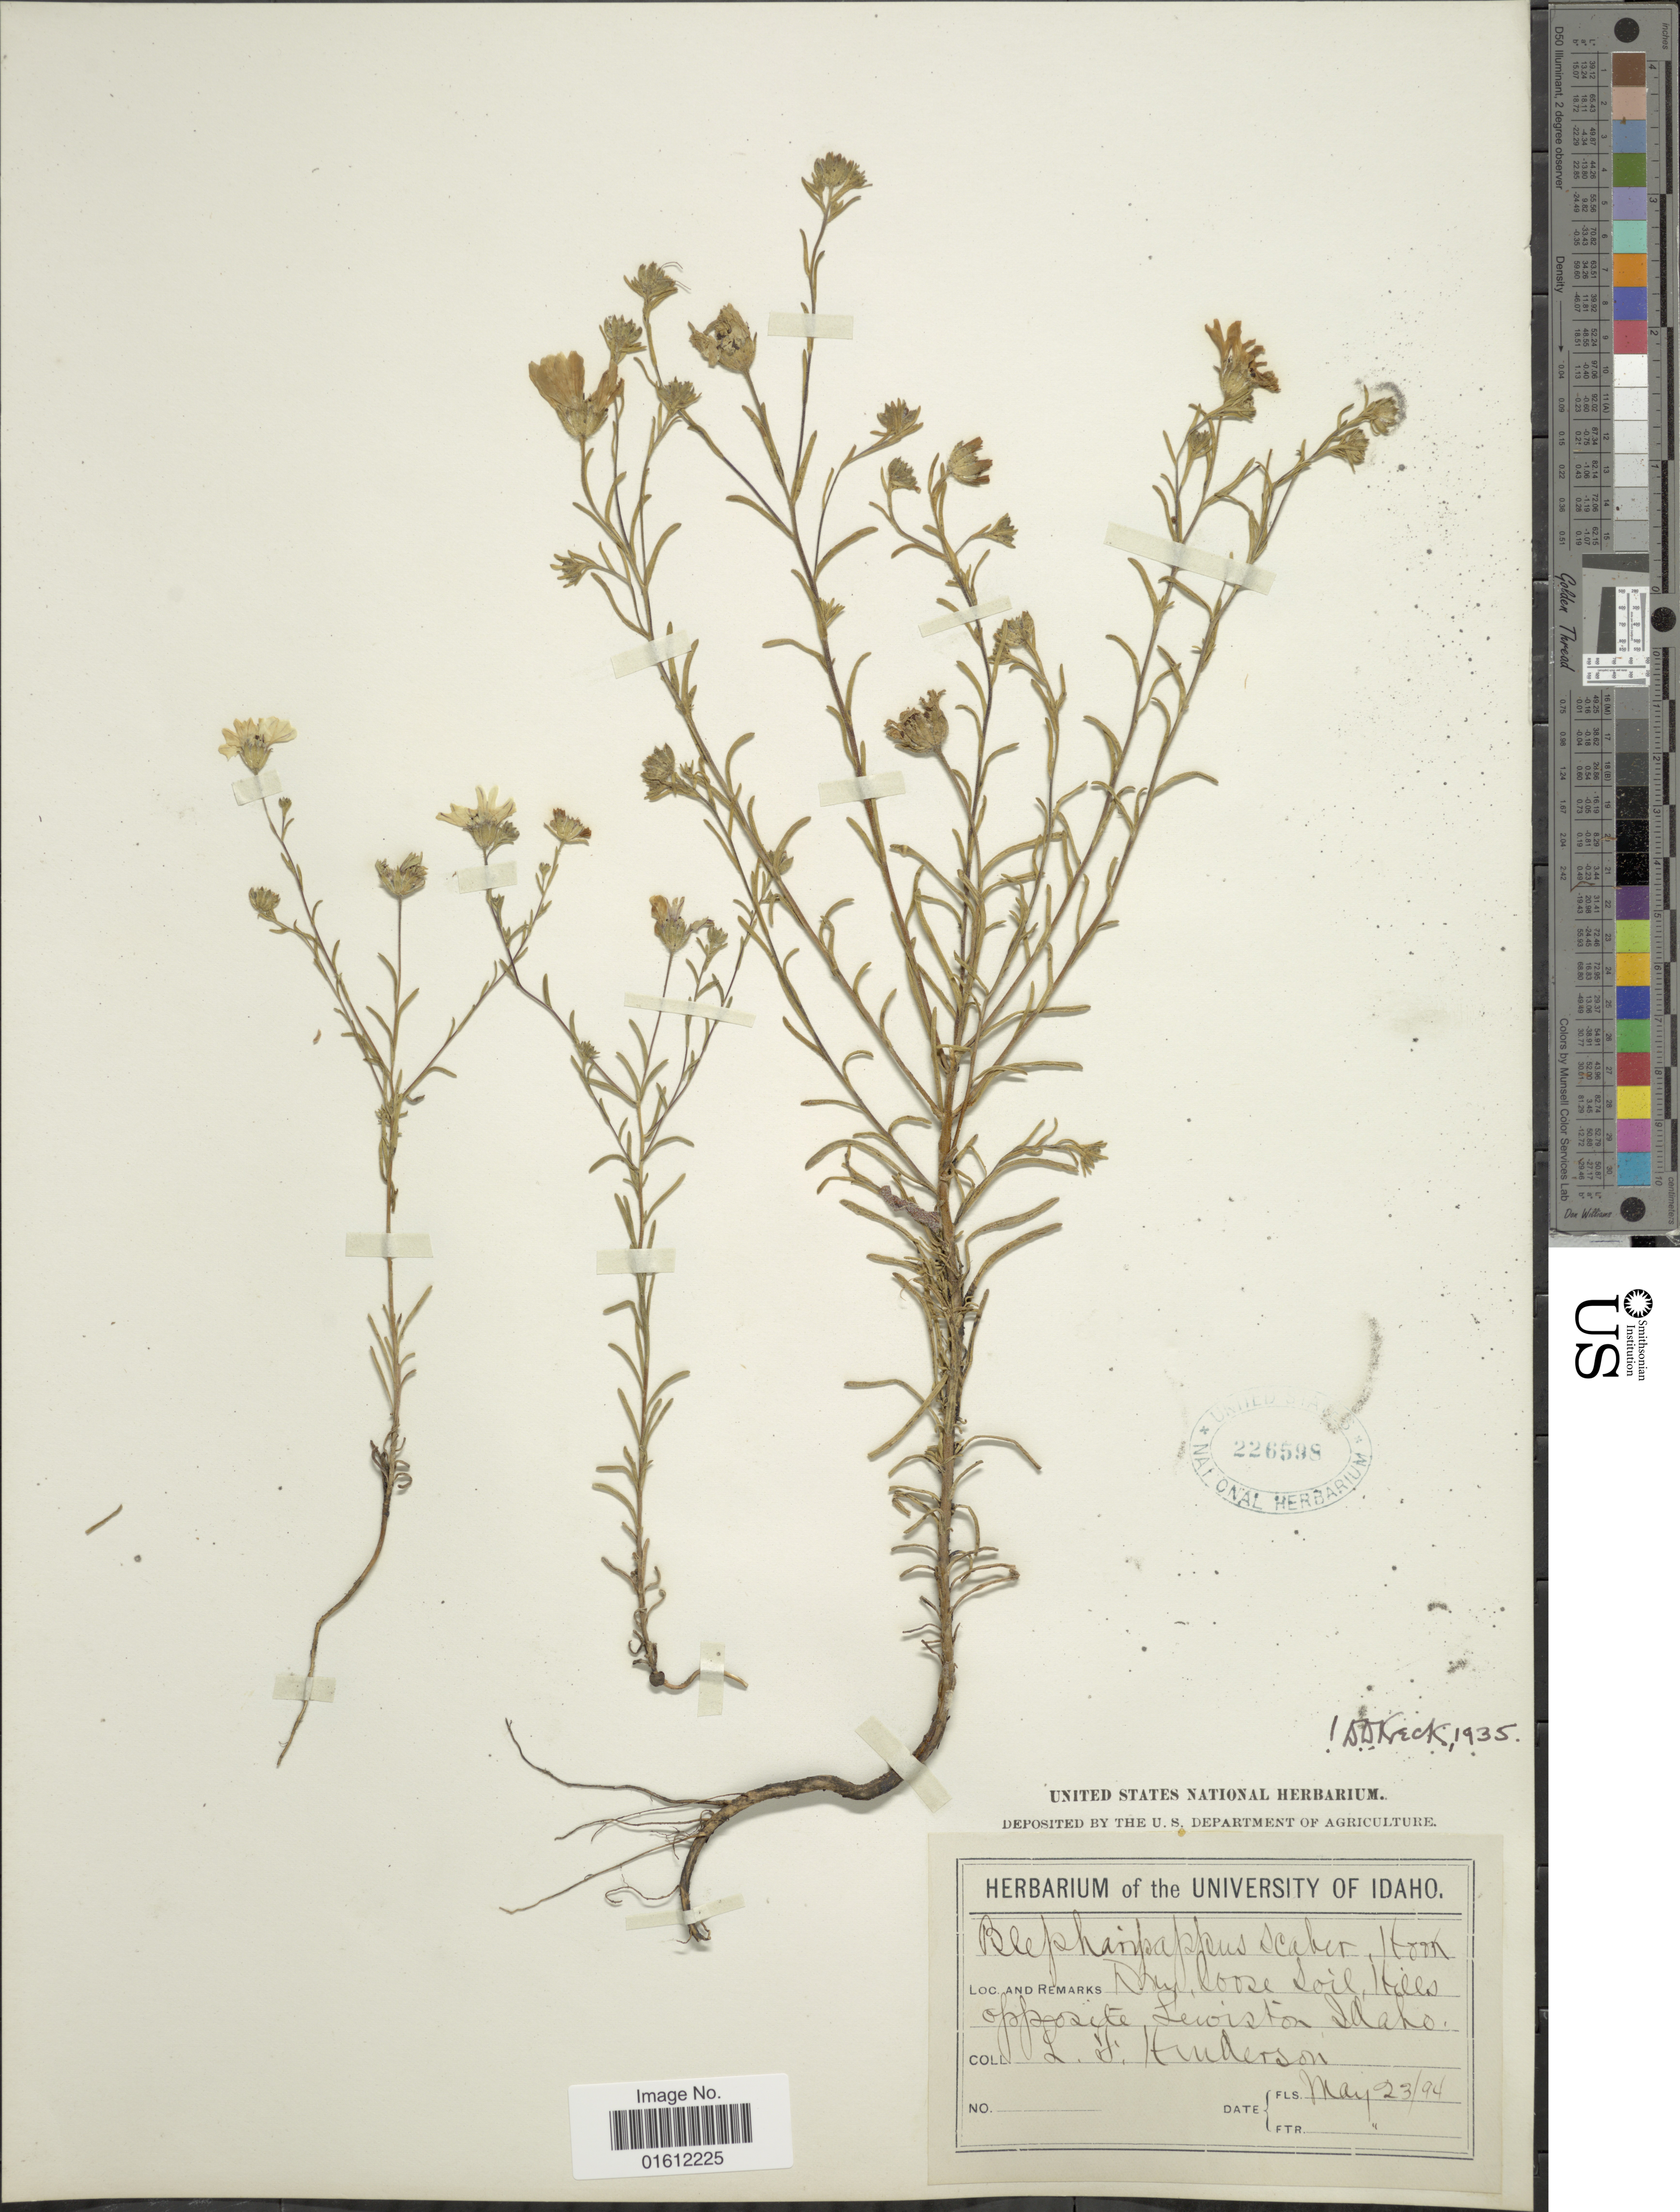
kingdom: Plantae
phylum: Tracheophyta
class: Magnoliopsida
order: Asterales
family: Asteraceae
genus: Blepharipappus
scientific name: Blepharipappus scaber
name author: Hook.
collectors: L. Henderson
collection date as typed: Transcribed d/m/y: 23/5/94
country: United States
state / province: Idaho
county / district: Nez Perce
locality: Dry, loose soil, Hills opposite Lewiston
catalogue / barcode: US 226598